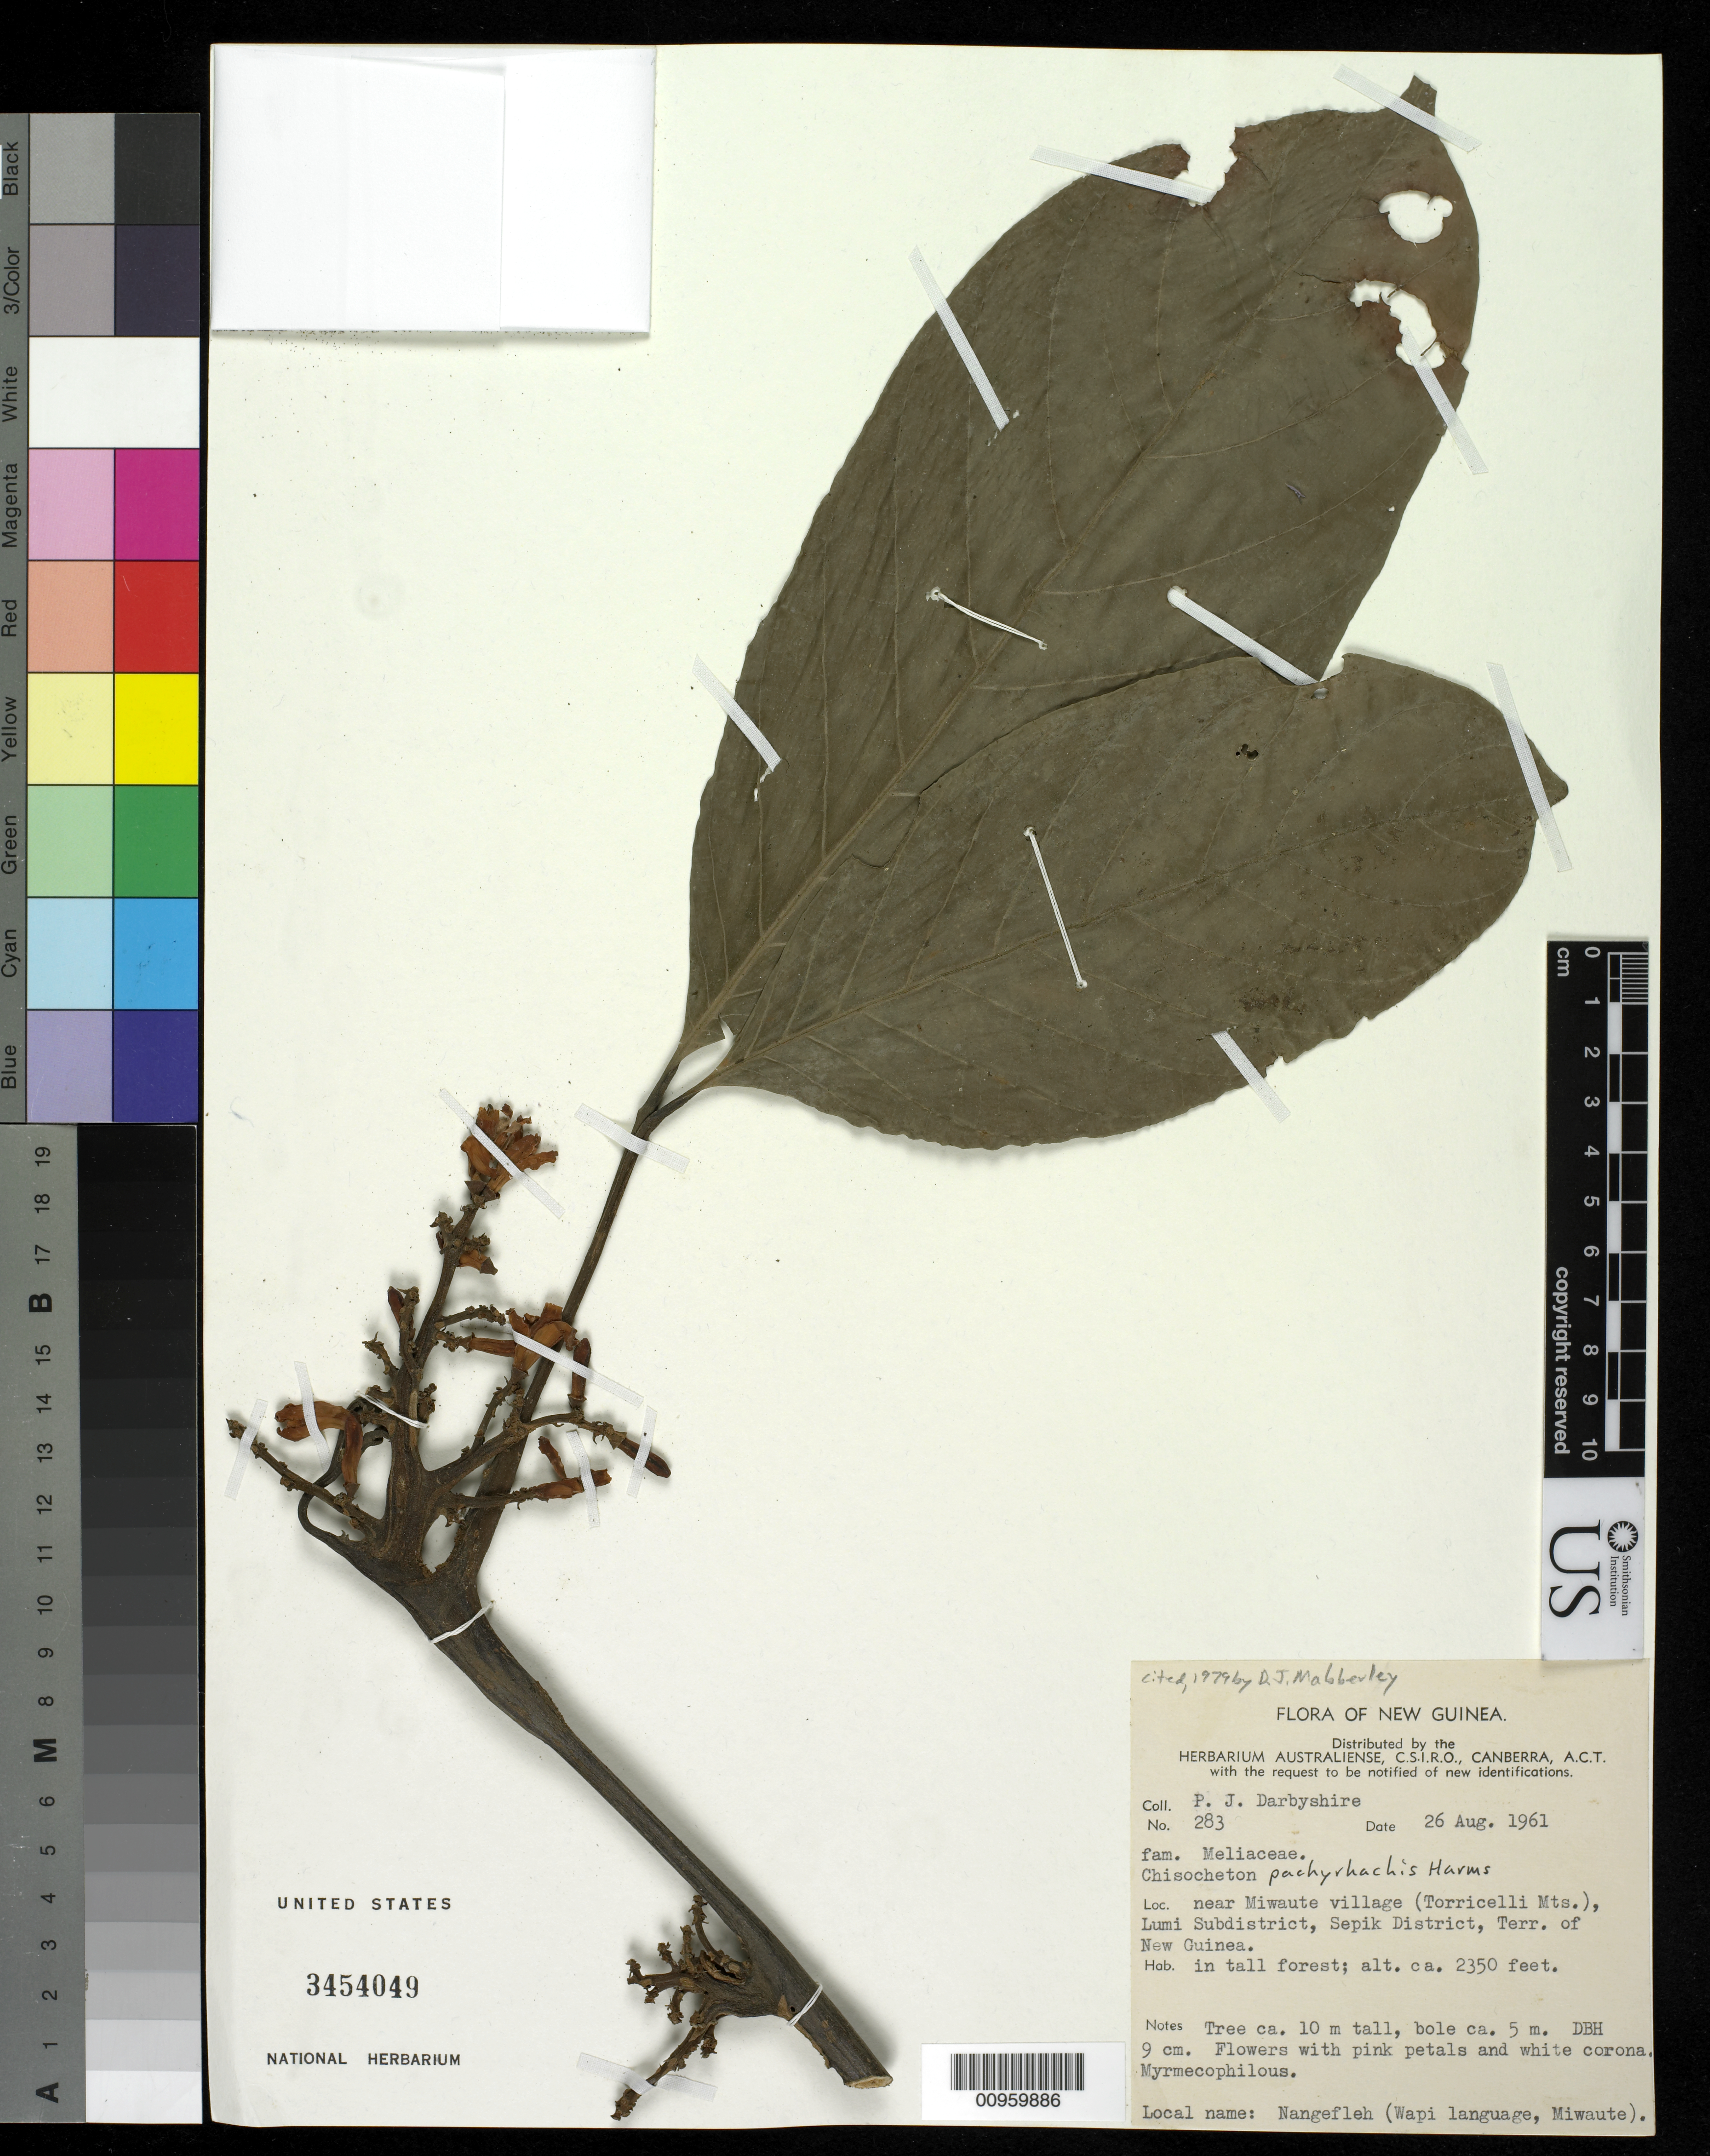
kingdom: Plantae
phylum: Tracheophyta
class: Magnoliopsida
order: Sapindales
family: Meliaceae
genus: Chisocheton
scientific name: Chisocheton pachyrhachis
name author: Harms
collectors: P. Darbyshire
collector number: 283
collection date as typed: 26 Aug 1961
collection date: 1961-08-26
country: Papua New Guinea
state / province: Sandaun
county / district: Lumi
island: New Guinea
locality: Near Miwaute village (Torricelli Mts.), in tall forest.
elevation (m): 716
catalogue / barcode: US 3454049